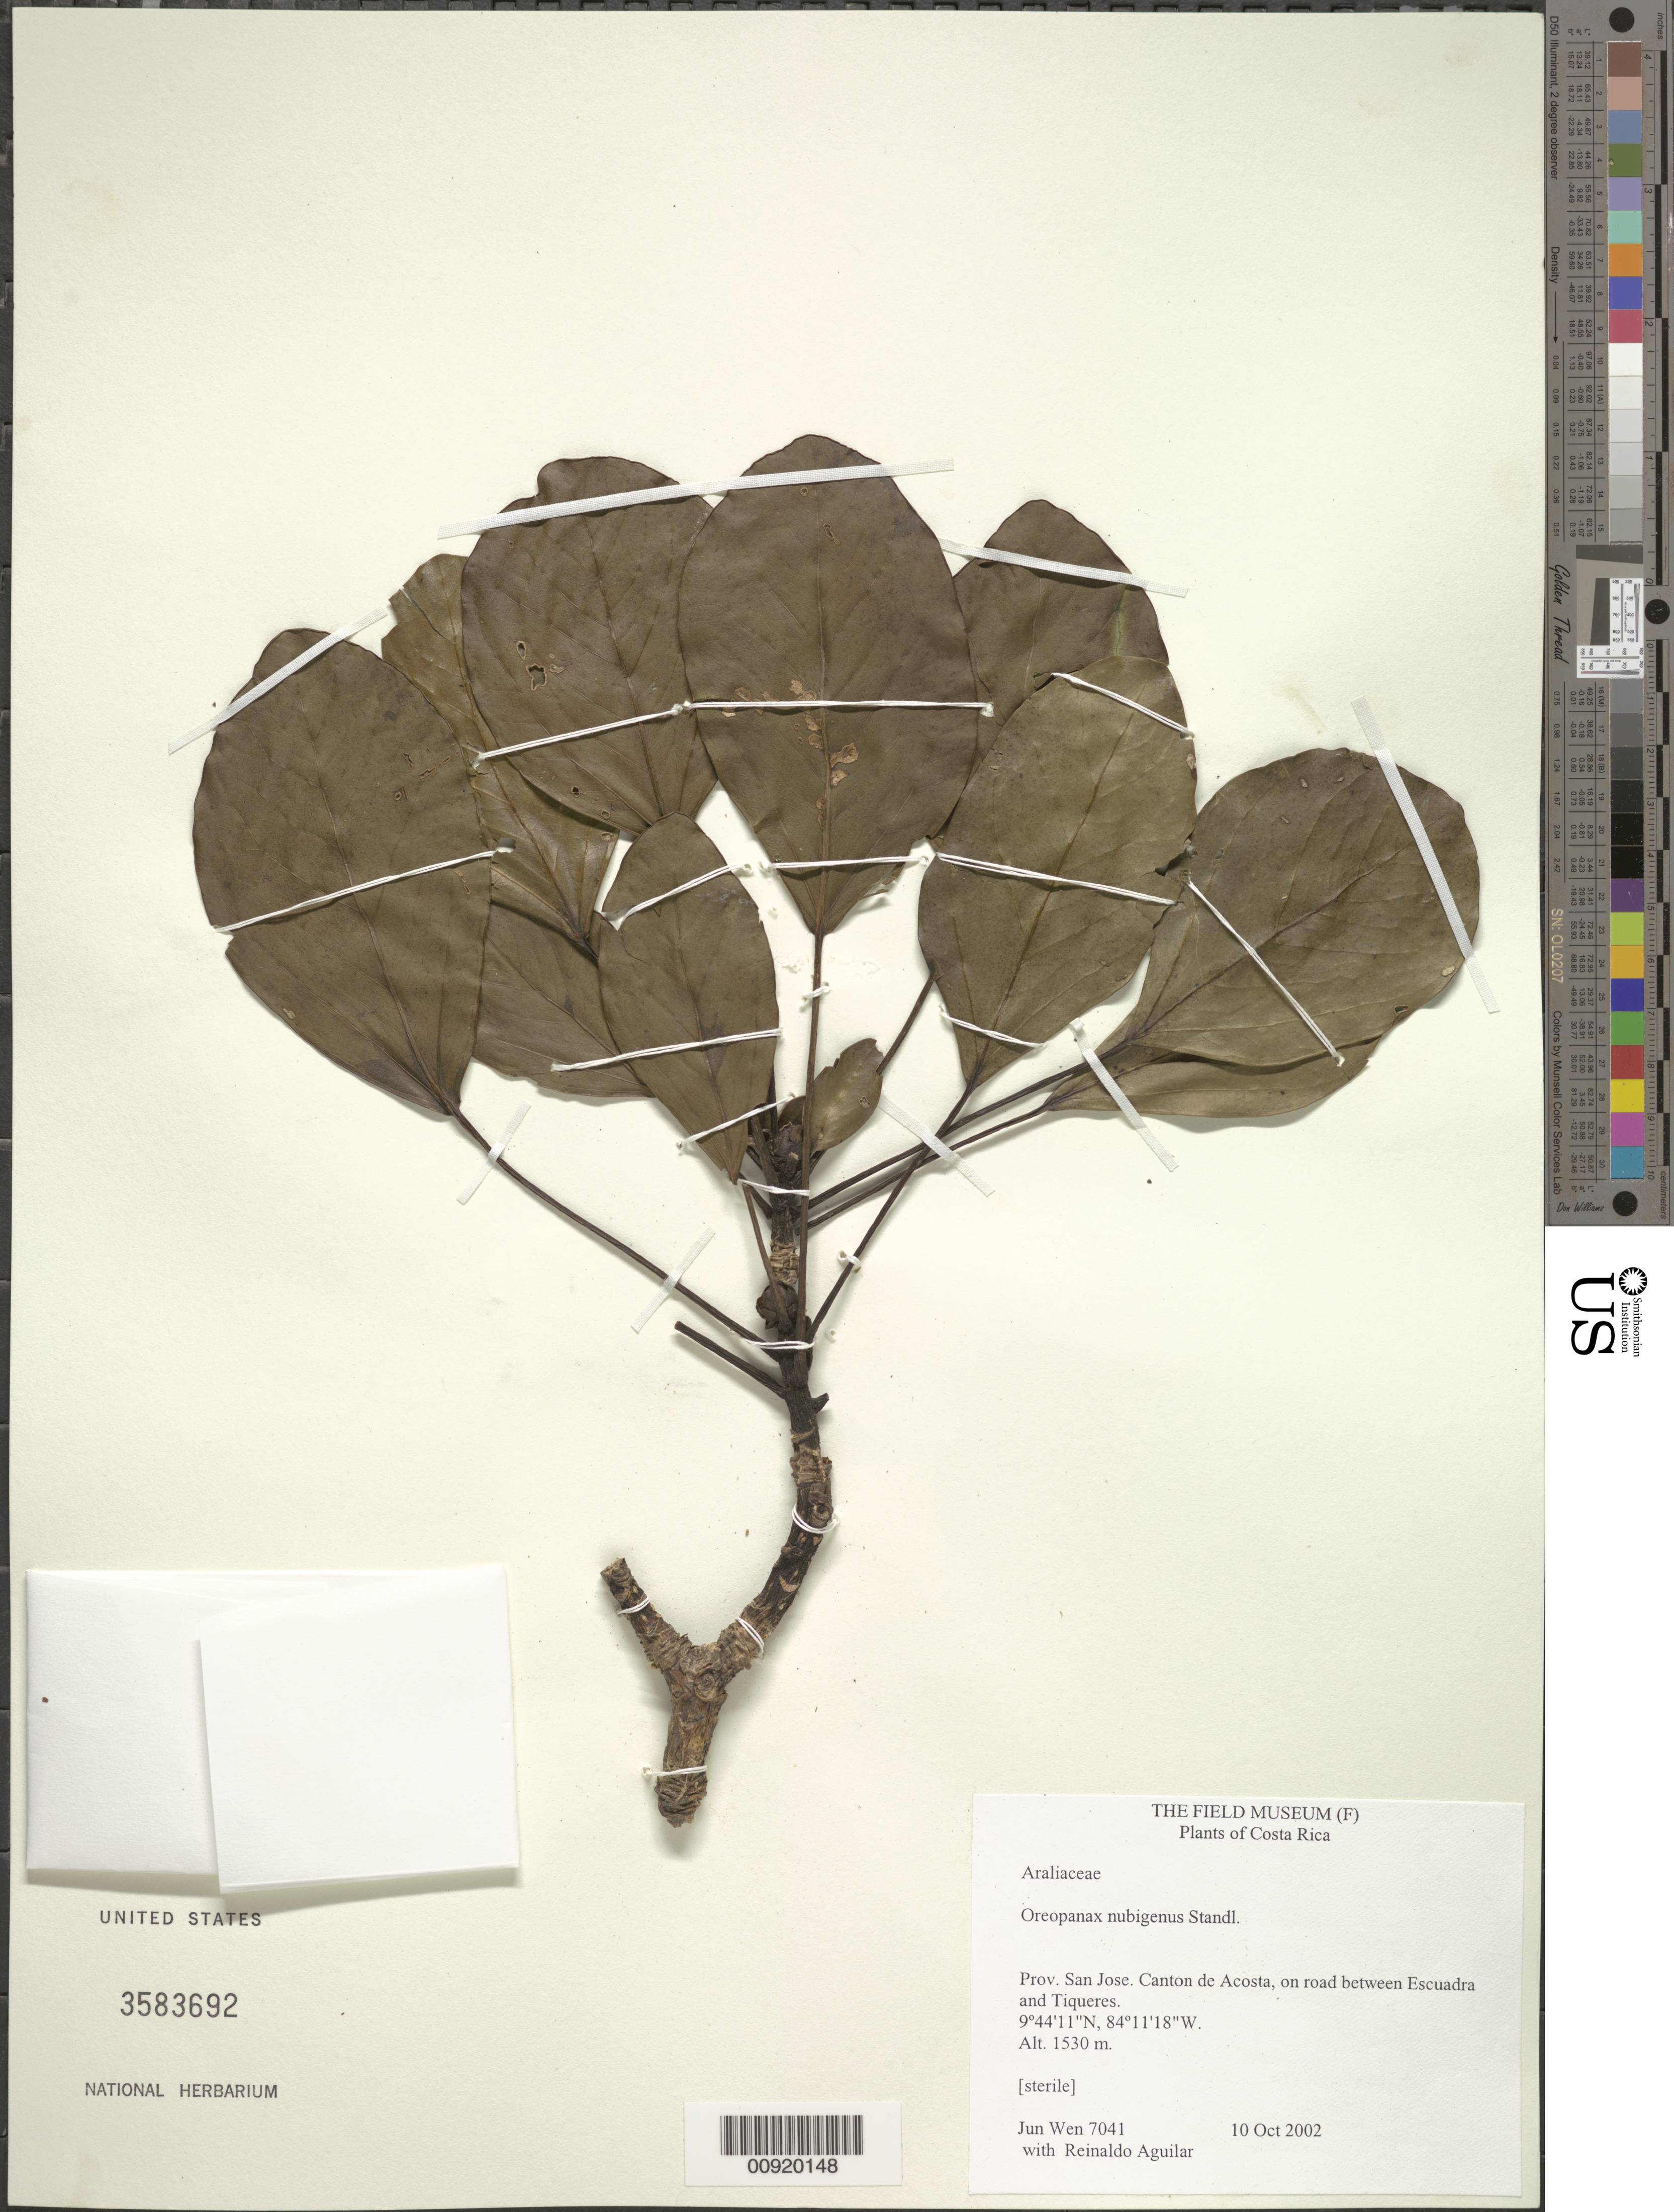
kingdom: Plantae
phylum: Tracheophyta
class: Magnoliopsida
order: Apiales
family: Araliaceae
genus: Oreopanax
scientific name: Oreopanax nubigenus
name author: Standl.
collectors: J. Wen & R. Aguilar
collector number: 7041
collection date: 2002-10-10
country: Costa Rica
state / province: San Jose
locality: Canton de Acosta, on road between Escuadra and Tiqueres.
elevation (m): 1530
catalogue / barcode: US 3583692